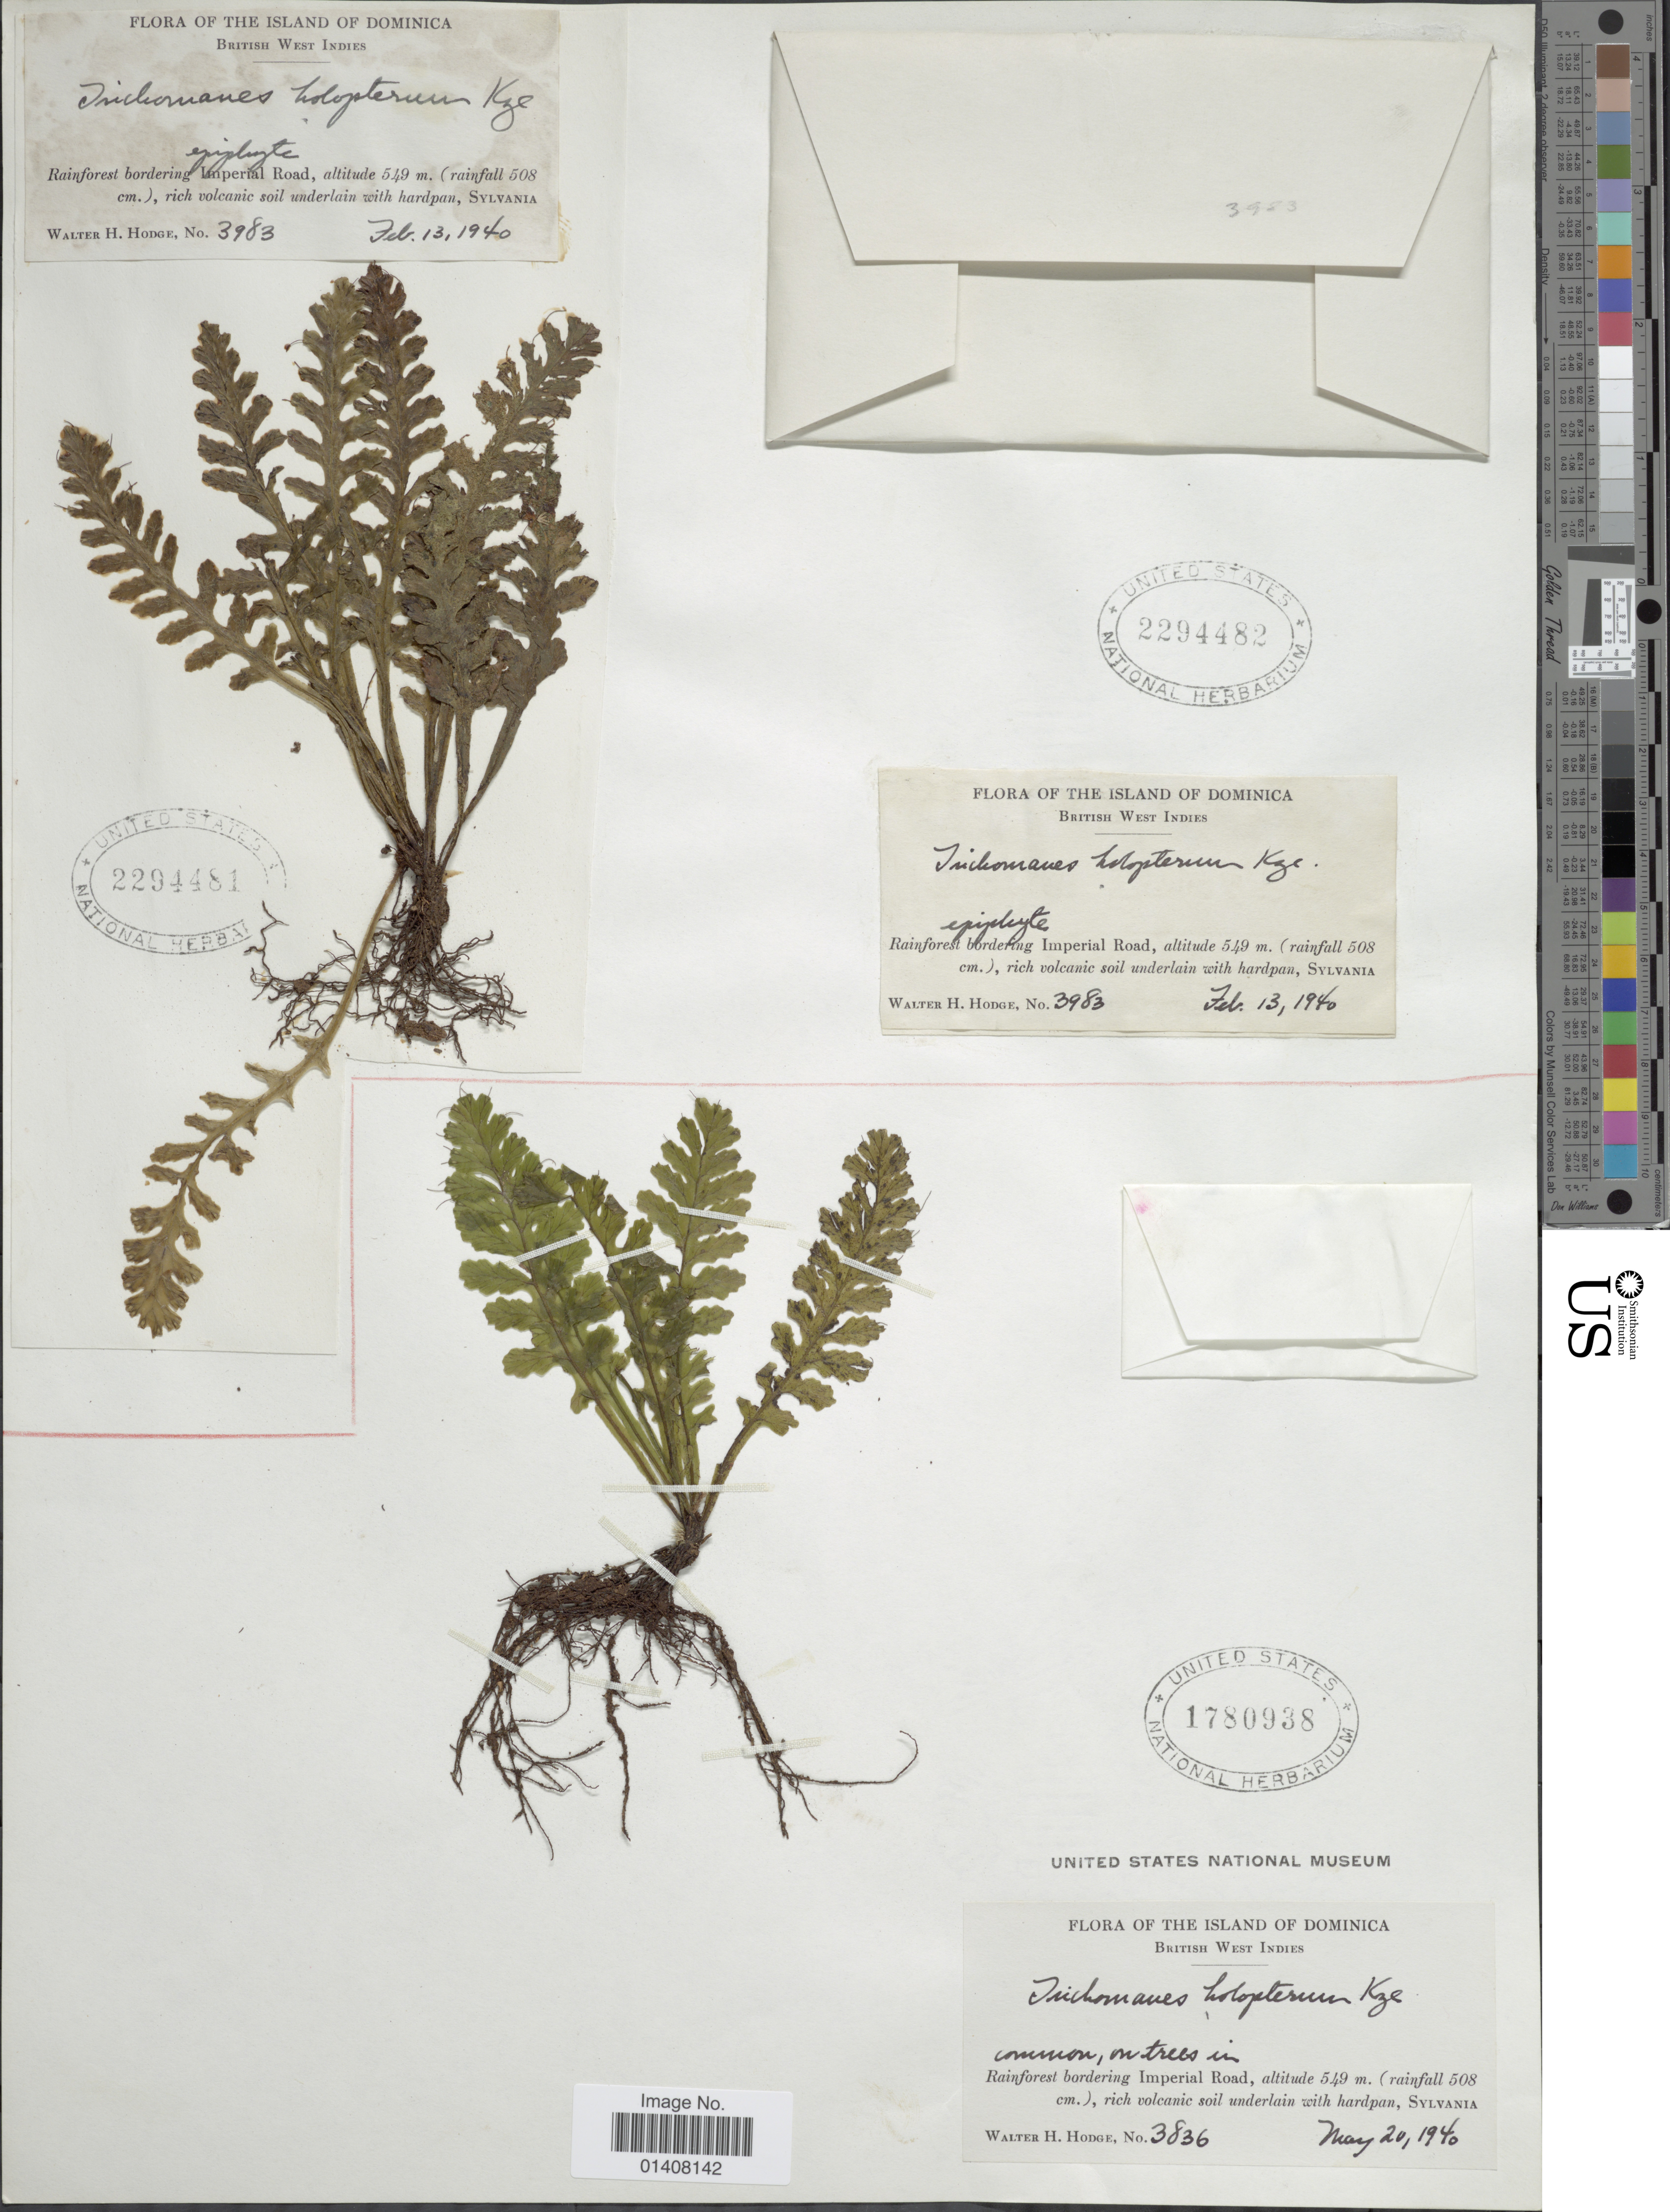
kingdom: Plantae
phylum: Tracheophyta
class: Polypodiopsida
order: Hymenophyllales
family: Hymenophyllaceae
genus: Trichomanes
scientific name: Trichomanes holopterum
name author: Kunze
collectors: W. Hodge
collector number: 3836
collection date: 1940-05-20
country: Dominica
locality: Island of Dominica British West Indies, Rainforest bordering Imperial Road, rich volcanic soil underlain with hardpan, Sylvania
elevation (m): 549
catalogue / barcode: US 1780938